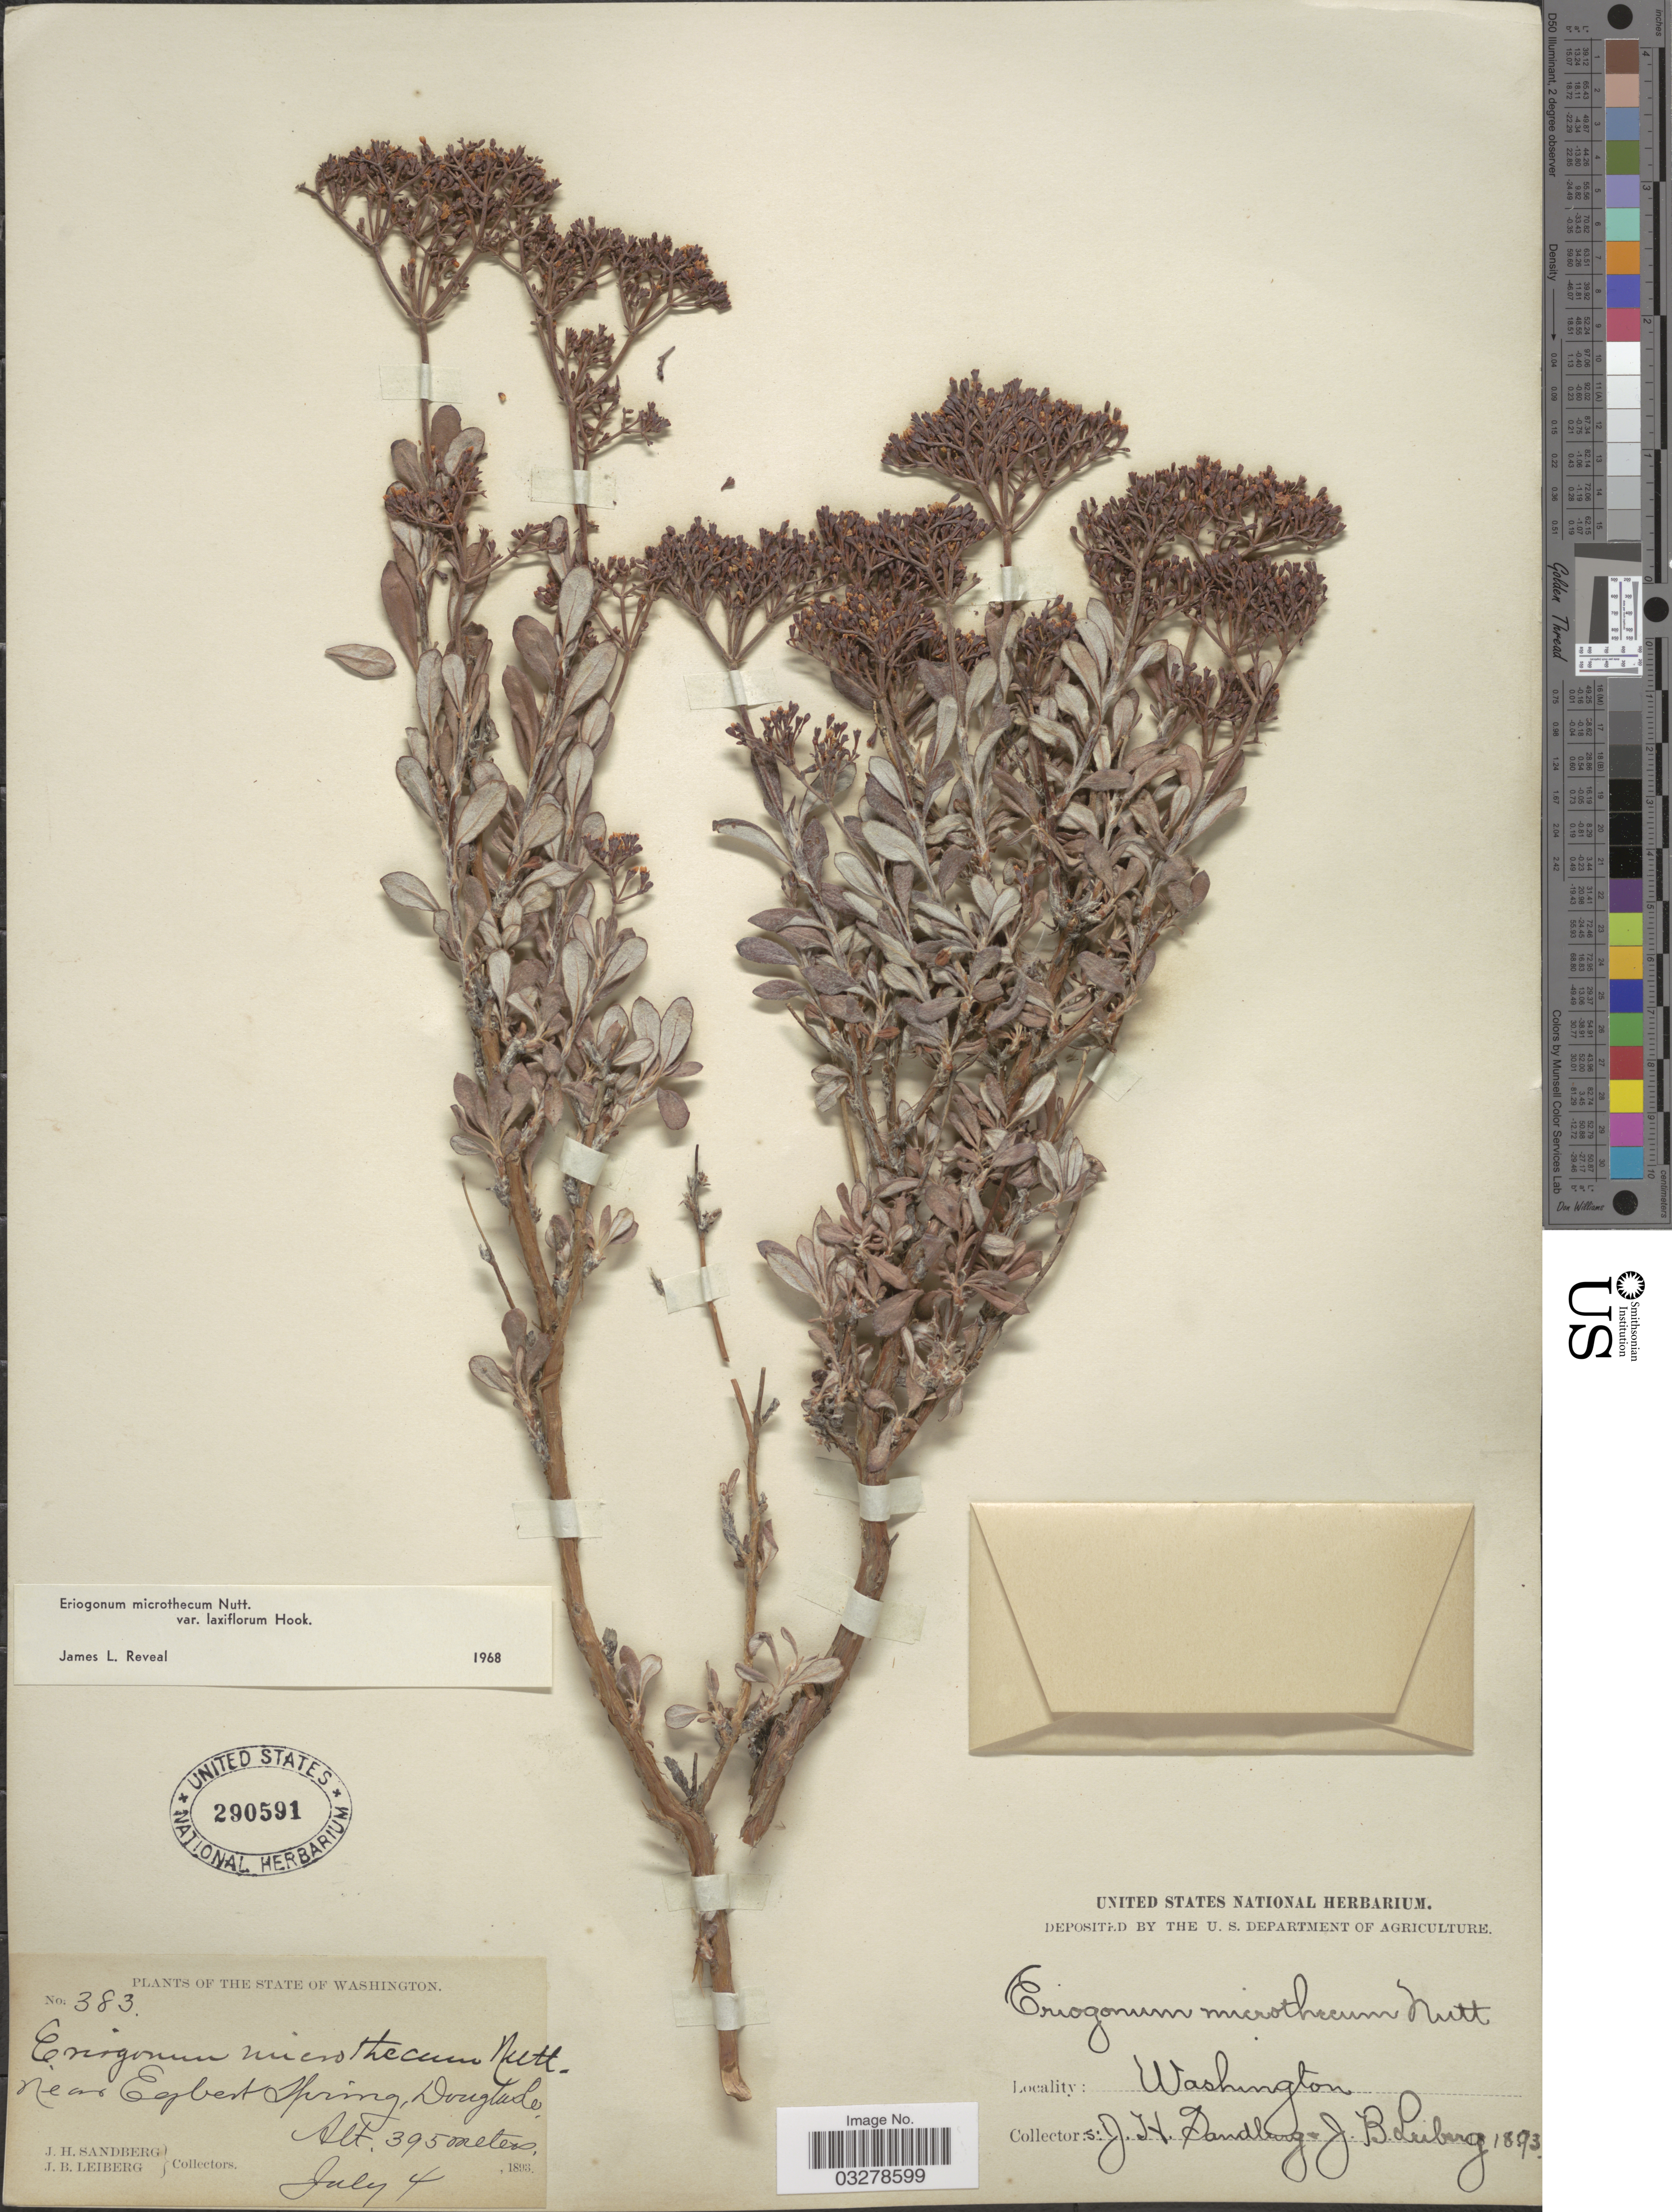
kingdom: Plantae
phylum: Tracheophyta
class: Magnoliopsida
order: Caryophyllales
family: Polygonaceae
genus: Eriogonum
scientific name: Eriogonum microtheca var. laxiflorum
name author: Hook.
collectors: J. H. Sandberg & J. B. Leiberg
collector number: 383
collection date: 1893-07-04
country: United States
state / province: Washington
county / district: Douglas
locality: Near Egbert Spring, Douglas Co.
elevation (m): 395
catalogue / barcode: US 290591